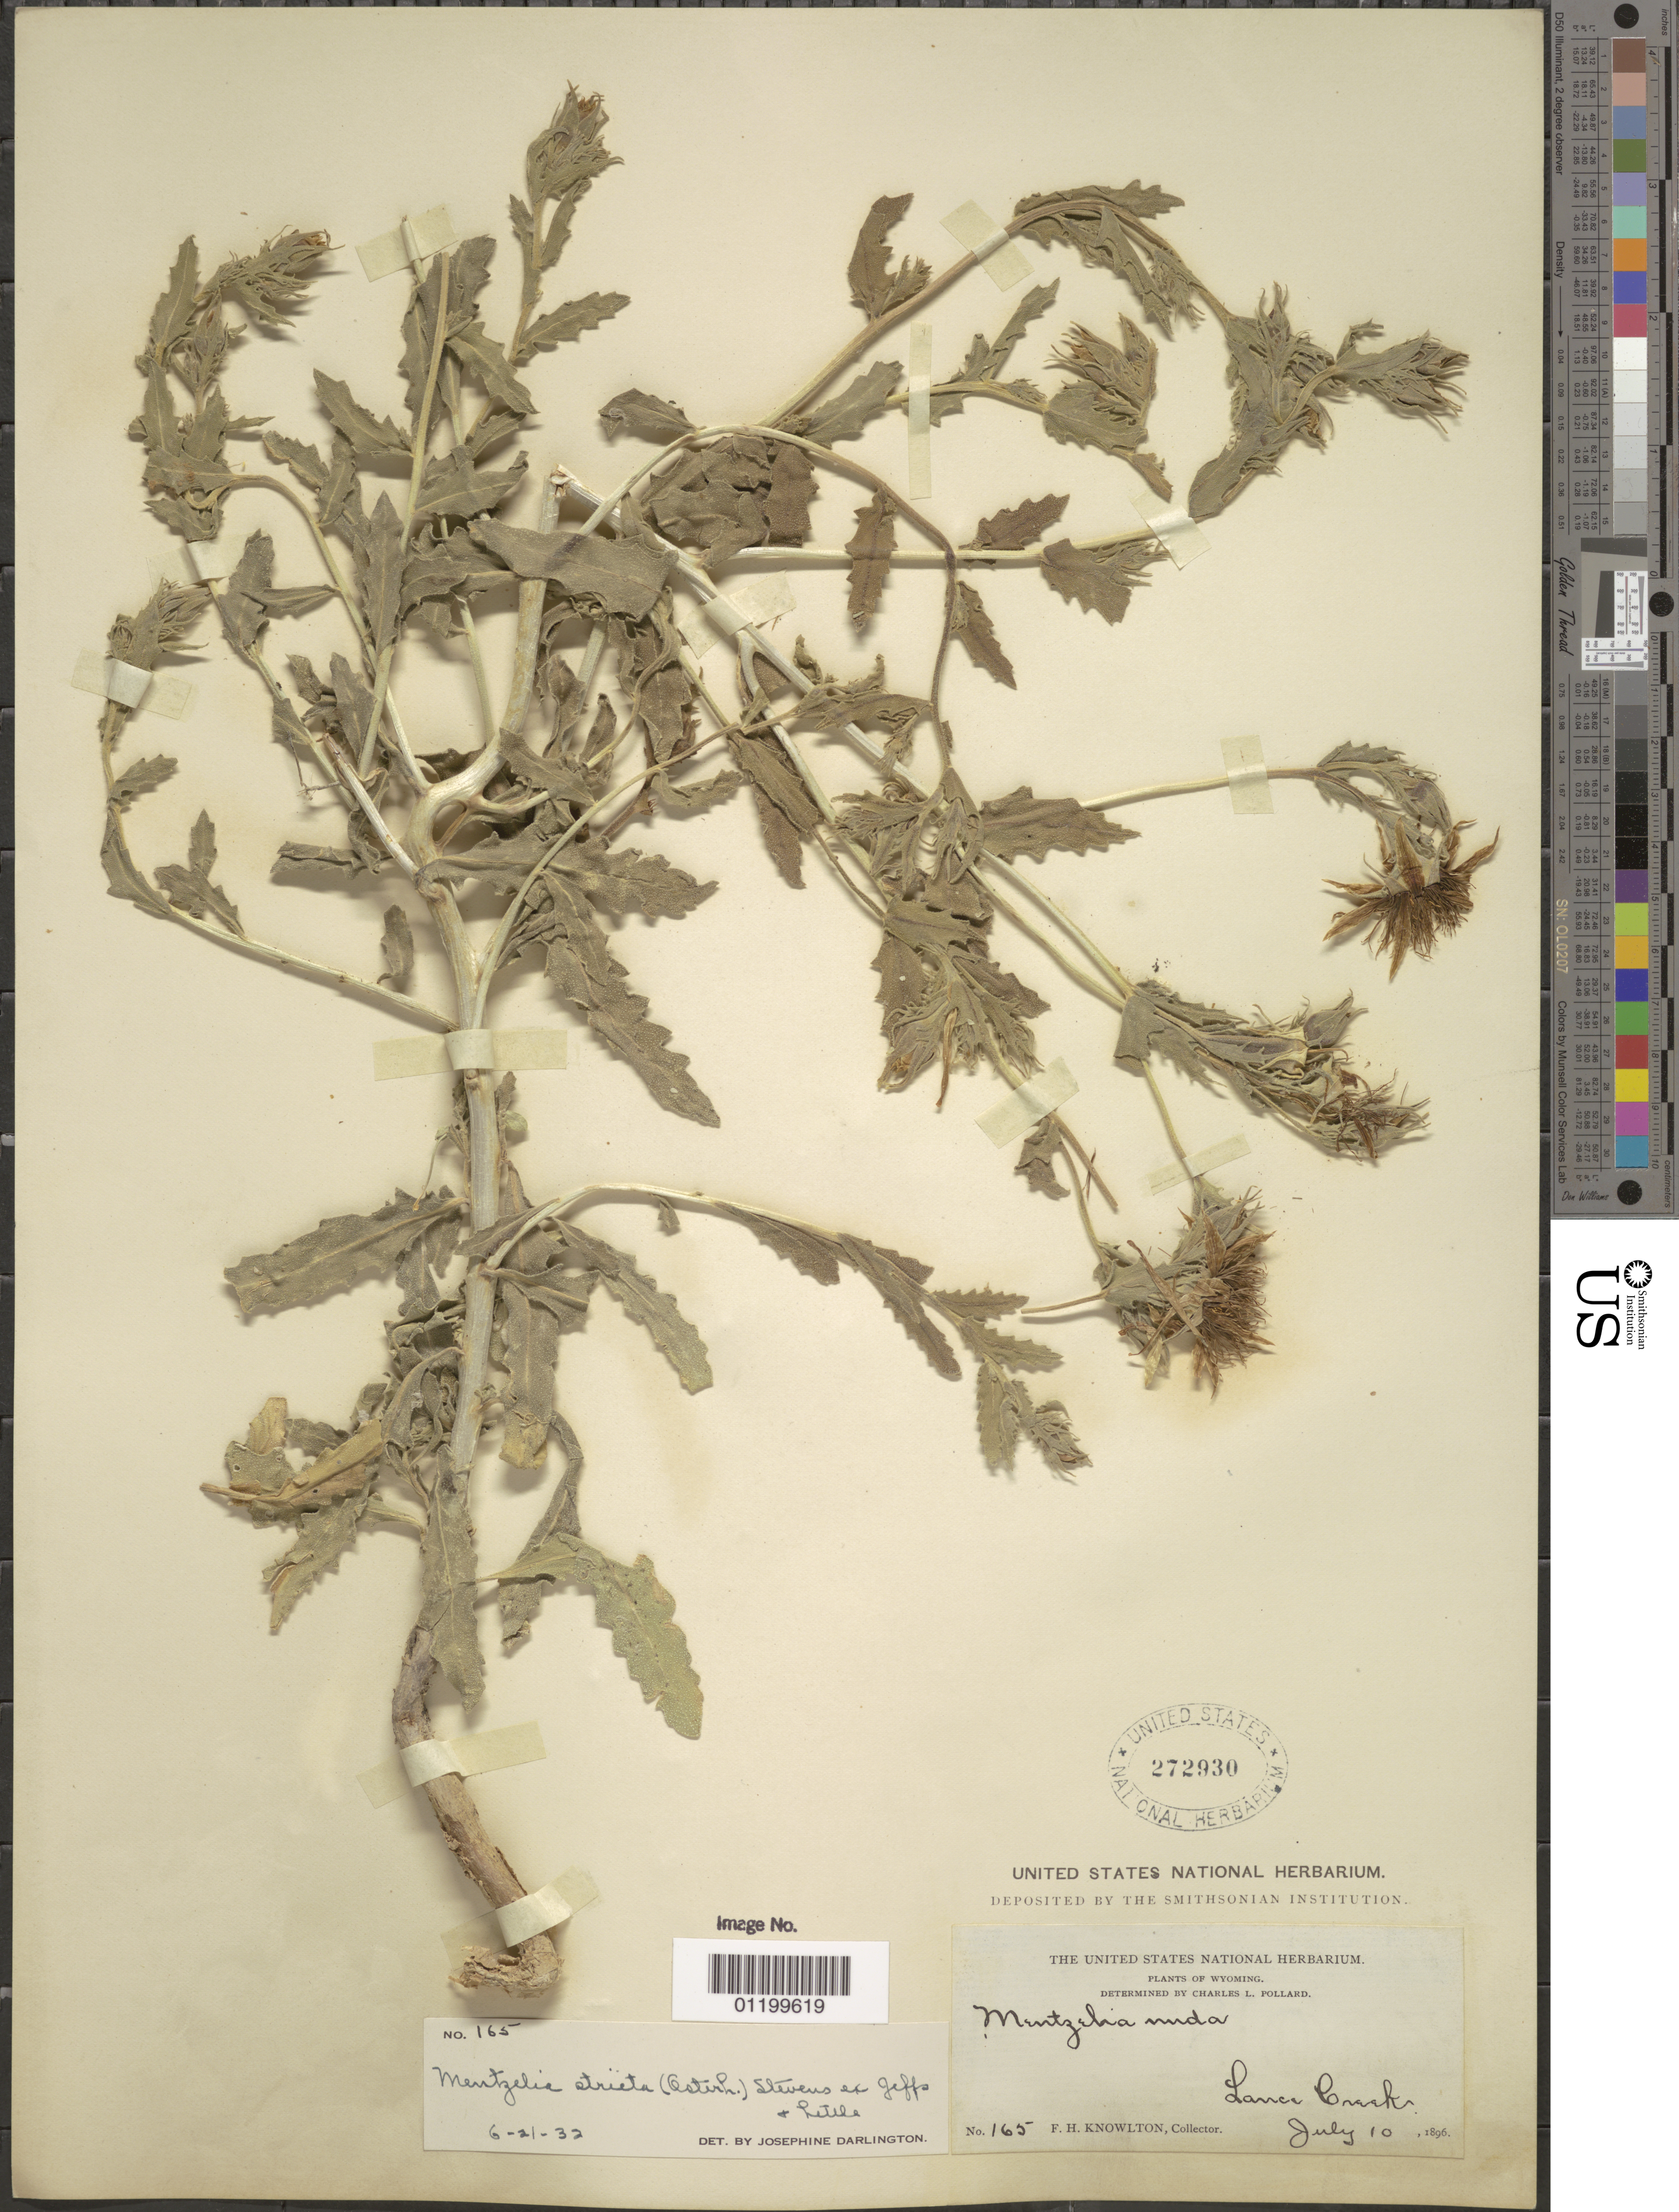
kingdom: Plantae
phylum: Tracheophyta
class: Magnoliopsida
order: Cornales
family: Loasaceae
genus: Mentzelia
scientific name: Mentzelia stricta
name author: (Osterh.) Stevens ex Jeffs & Little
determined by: Darlington, J.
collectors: F. H. Knowlton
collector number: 165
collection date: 1896-07-10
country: United States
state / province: Wyoming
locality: Lance Creek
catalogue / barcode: US 272930